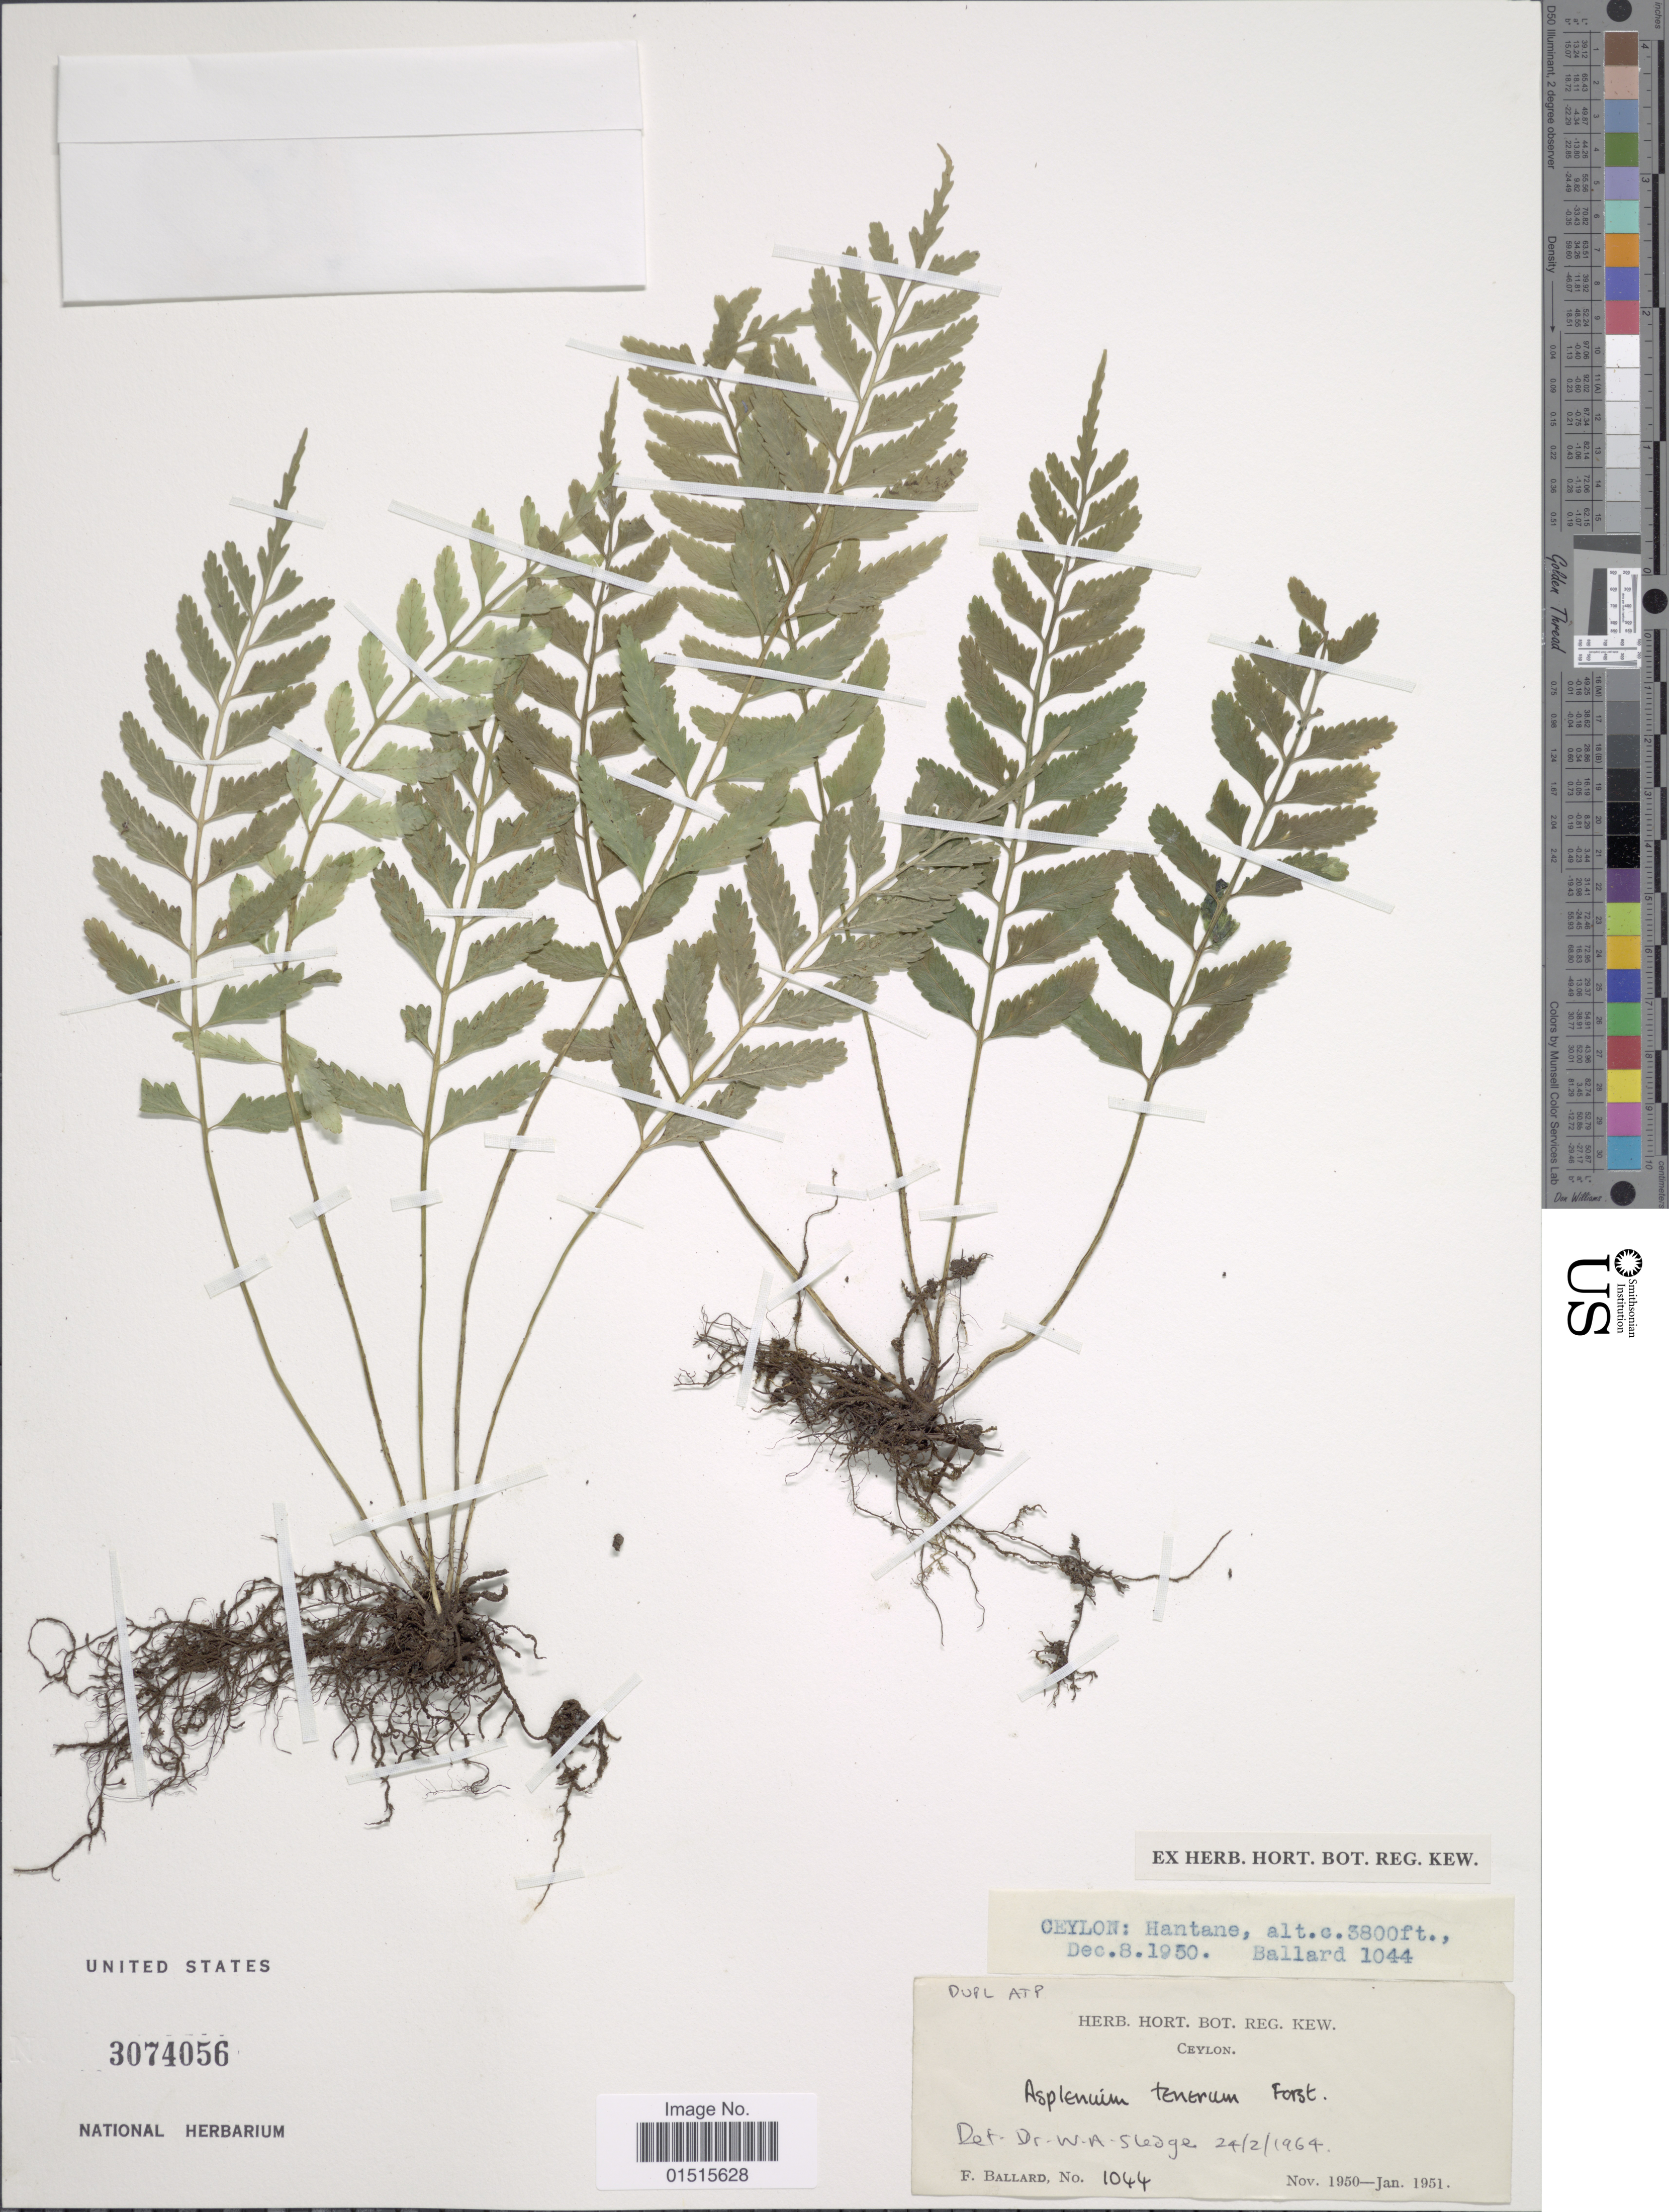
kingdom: Plantae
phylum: Tracheophyta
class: Polypodiopsida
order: Polypodiales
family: Aspleniaceae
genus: Asplenium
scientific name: Asplenium tenerum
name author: G. Forst.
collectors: F. Ballard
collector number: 1044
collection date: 1950-11/1951-01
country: Sri Lanka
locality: Ceylon, Hantane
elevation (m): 1158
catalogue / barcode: US 3074056